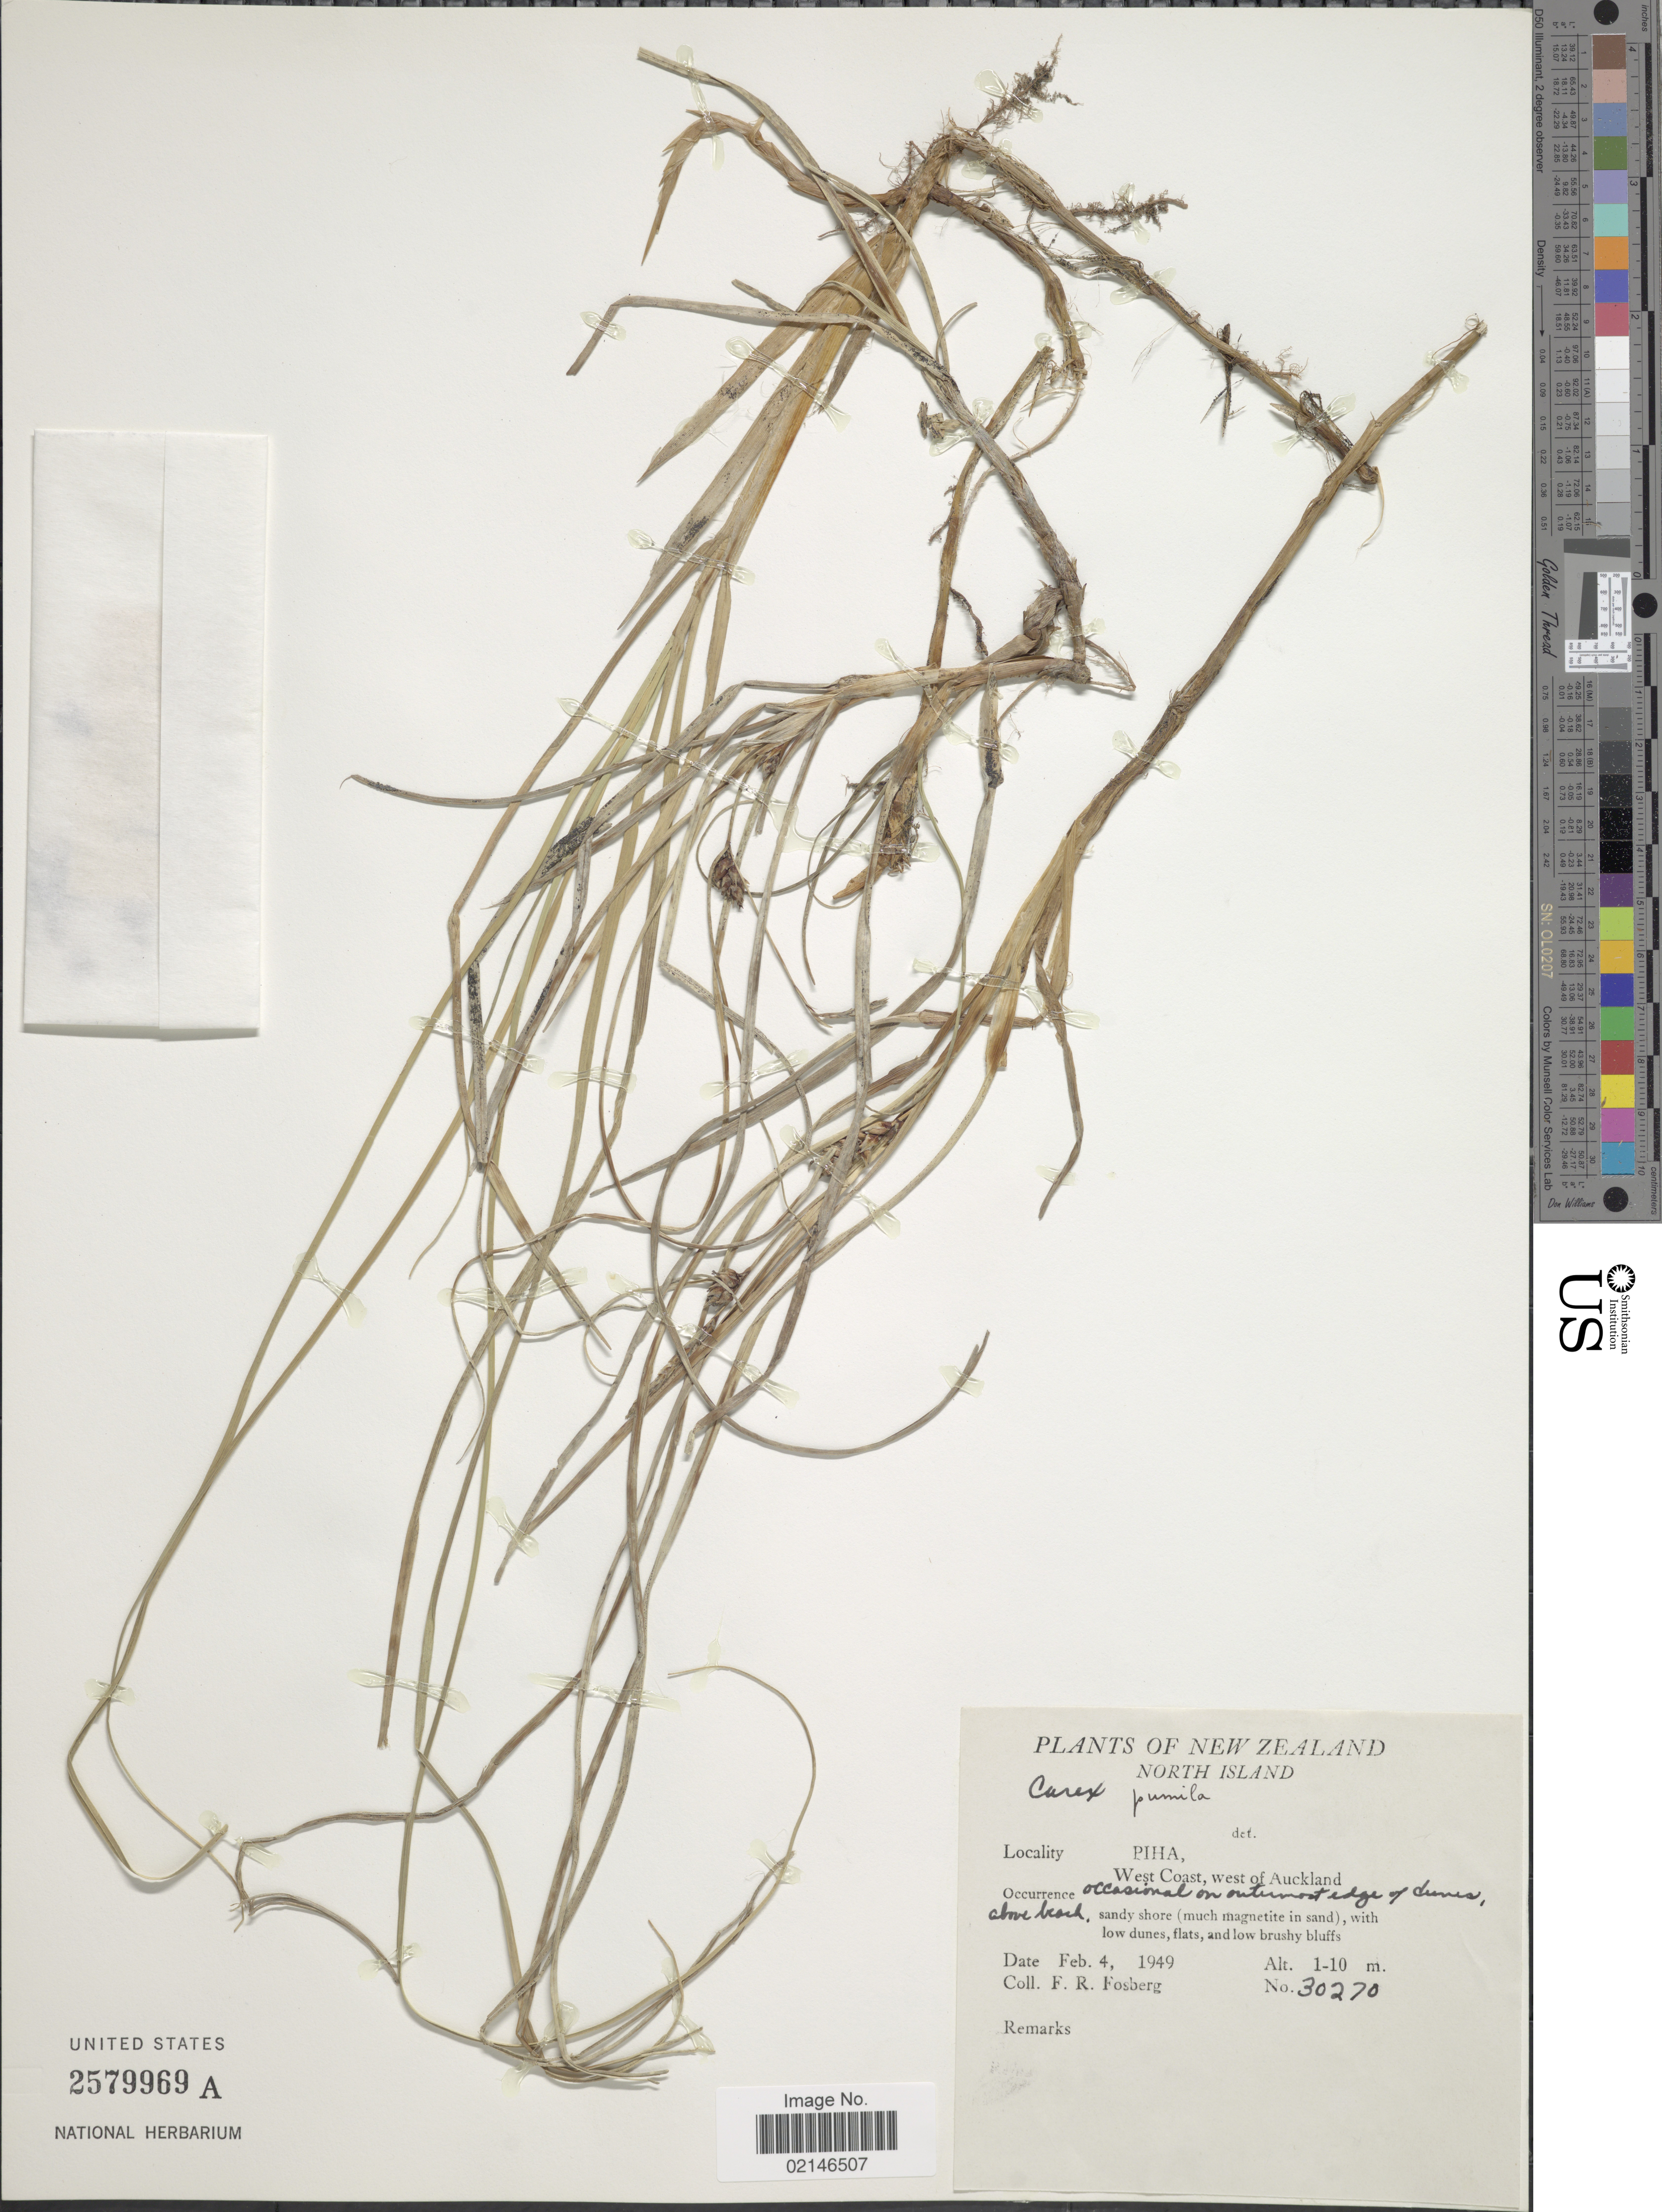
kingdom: Plantae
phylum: Tracheophyta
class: Liliopsida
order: Poales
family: Cyperaceae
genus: Carex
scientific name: Carex pumila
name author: Thunb.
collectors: F. R. Fosberg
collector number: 30270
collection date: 1949-02-04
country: New Zealand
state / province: Auckland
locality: North Island, Piha, West Coast, West of Auckland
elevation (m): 1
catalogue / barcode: US 2579969A